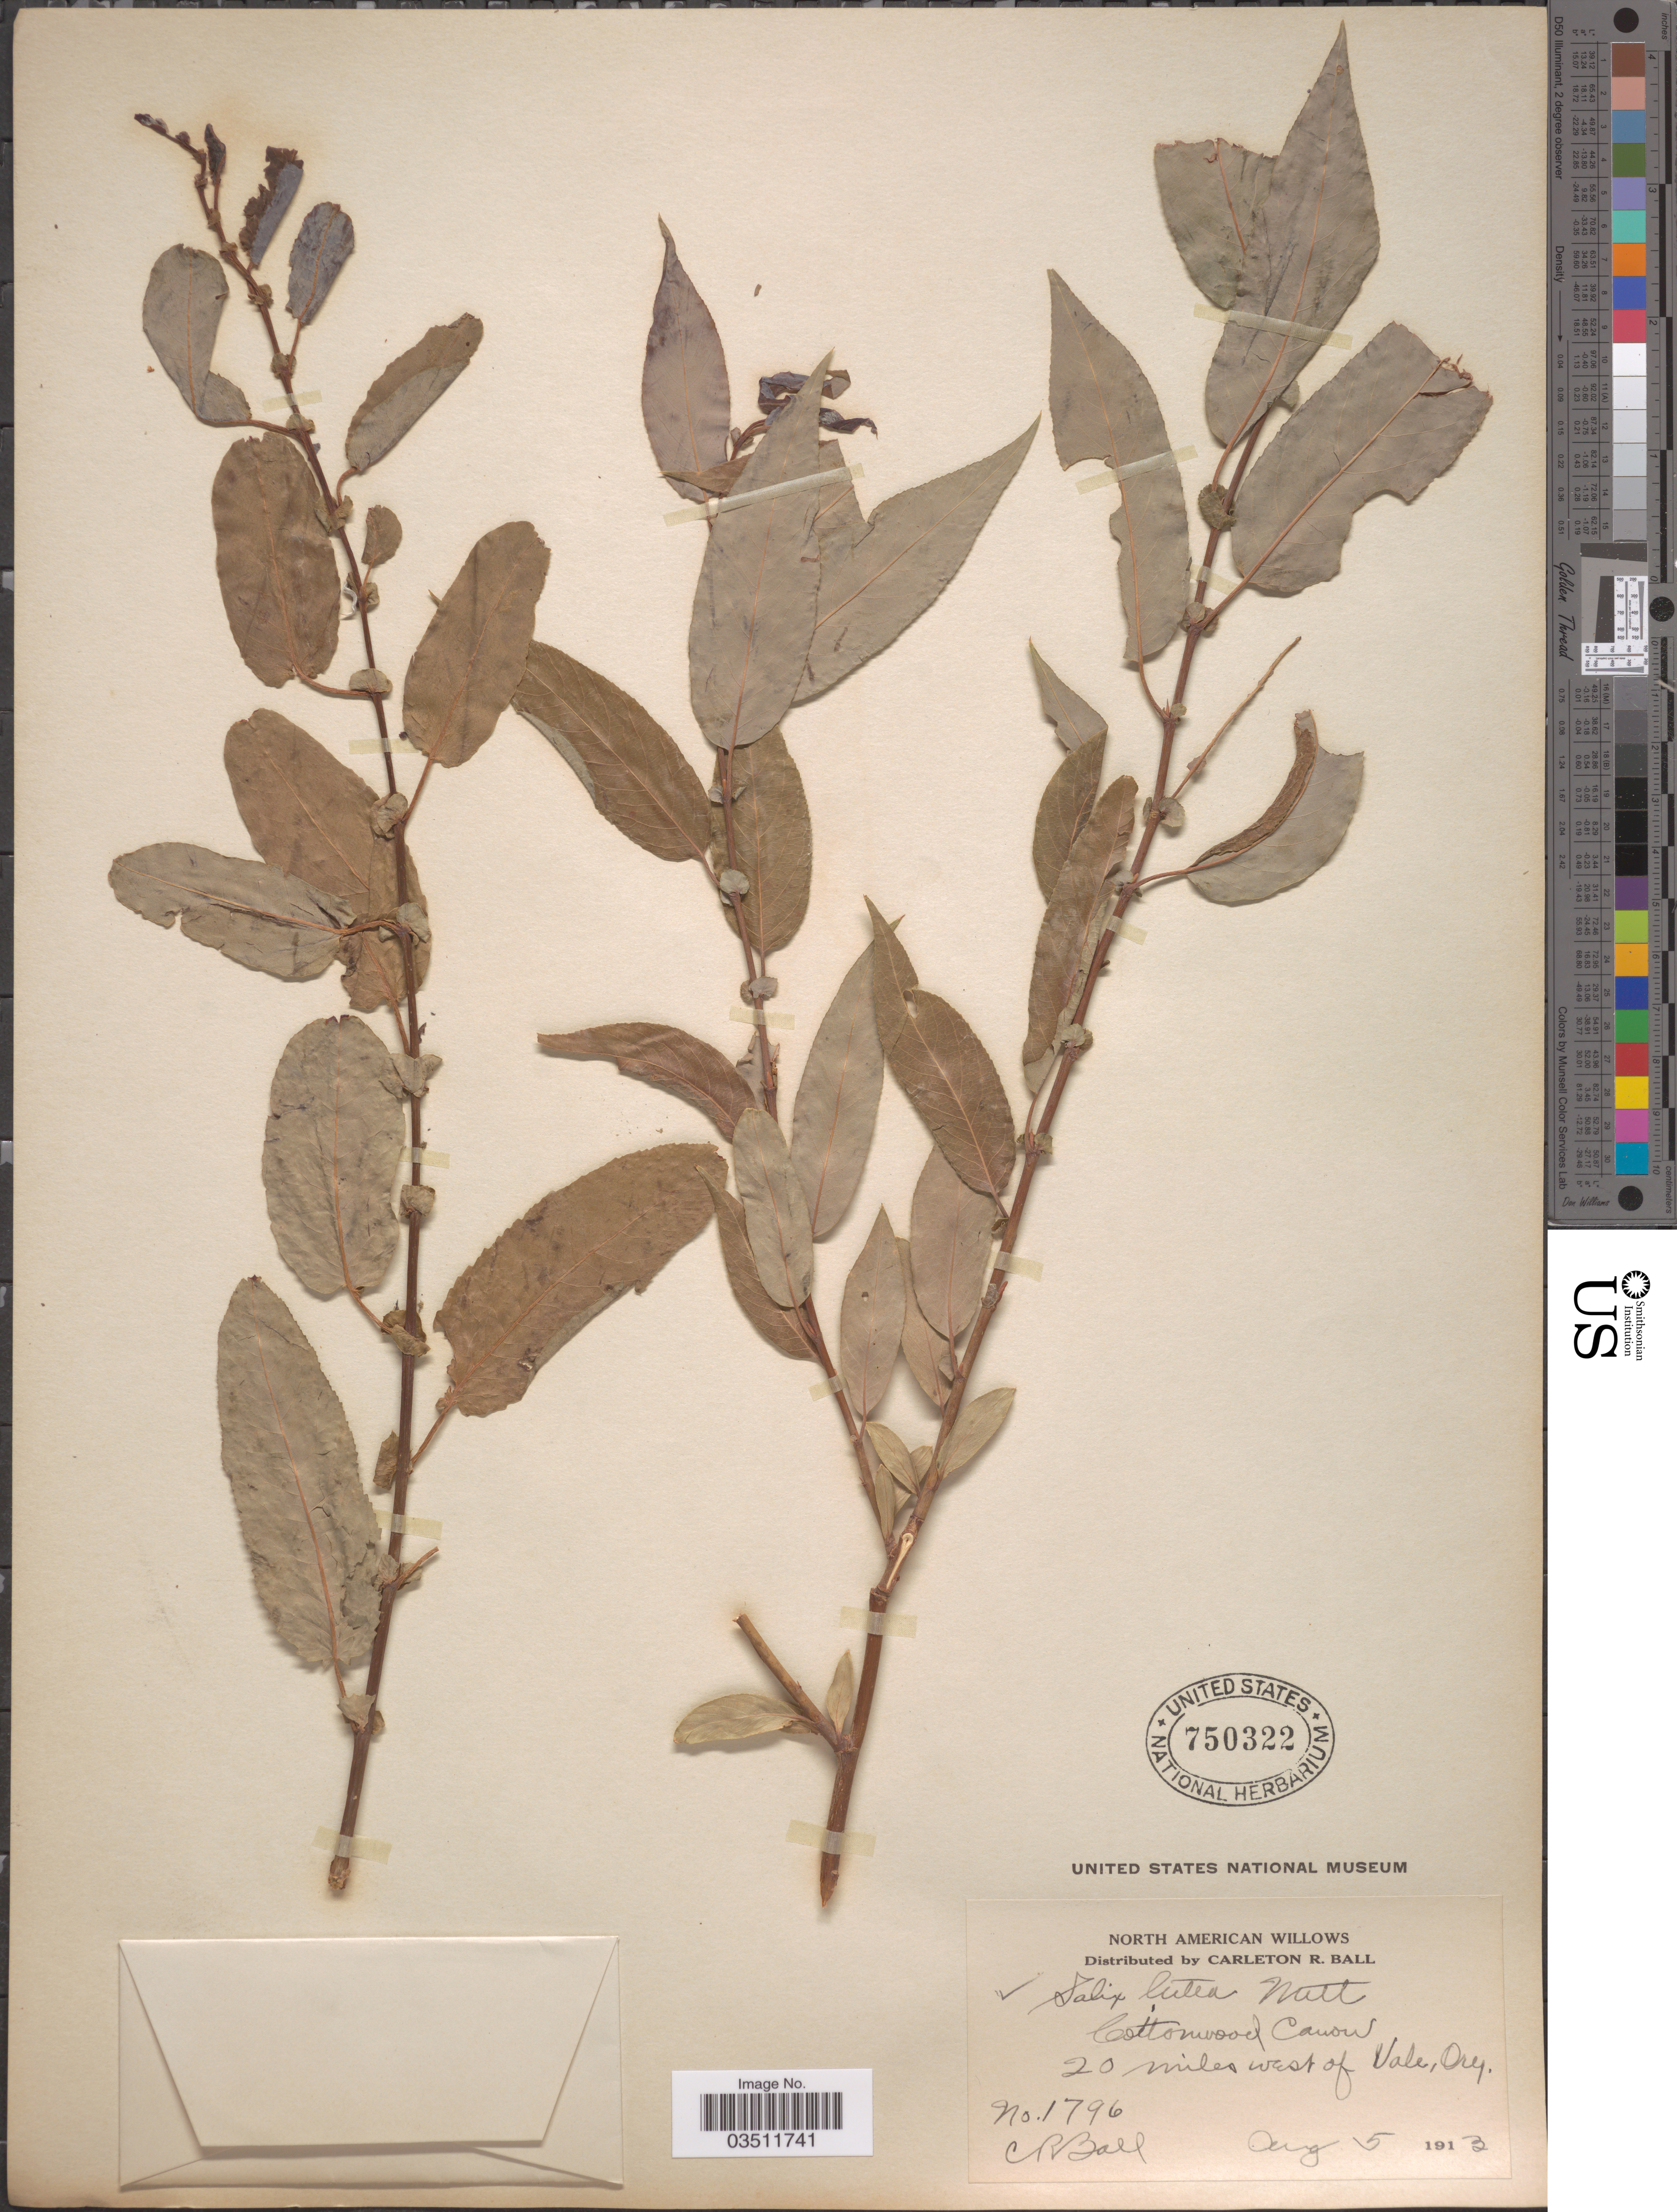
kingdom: Plantae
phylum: Tracheophyta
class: Magnoliopsida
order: Malpighiales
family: Salicaceae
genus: Salix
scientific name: Salix lutea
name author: Nutt.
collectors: C. R. Ball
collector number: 1796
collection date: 1913-08-05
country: United States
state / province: Oregon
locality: Cottonwood Canon. 20 miles west of Vale.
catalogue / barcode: US 750322